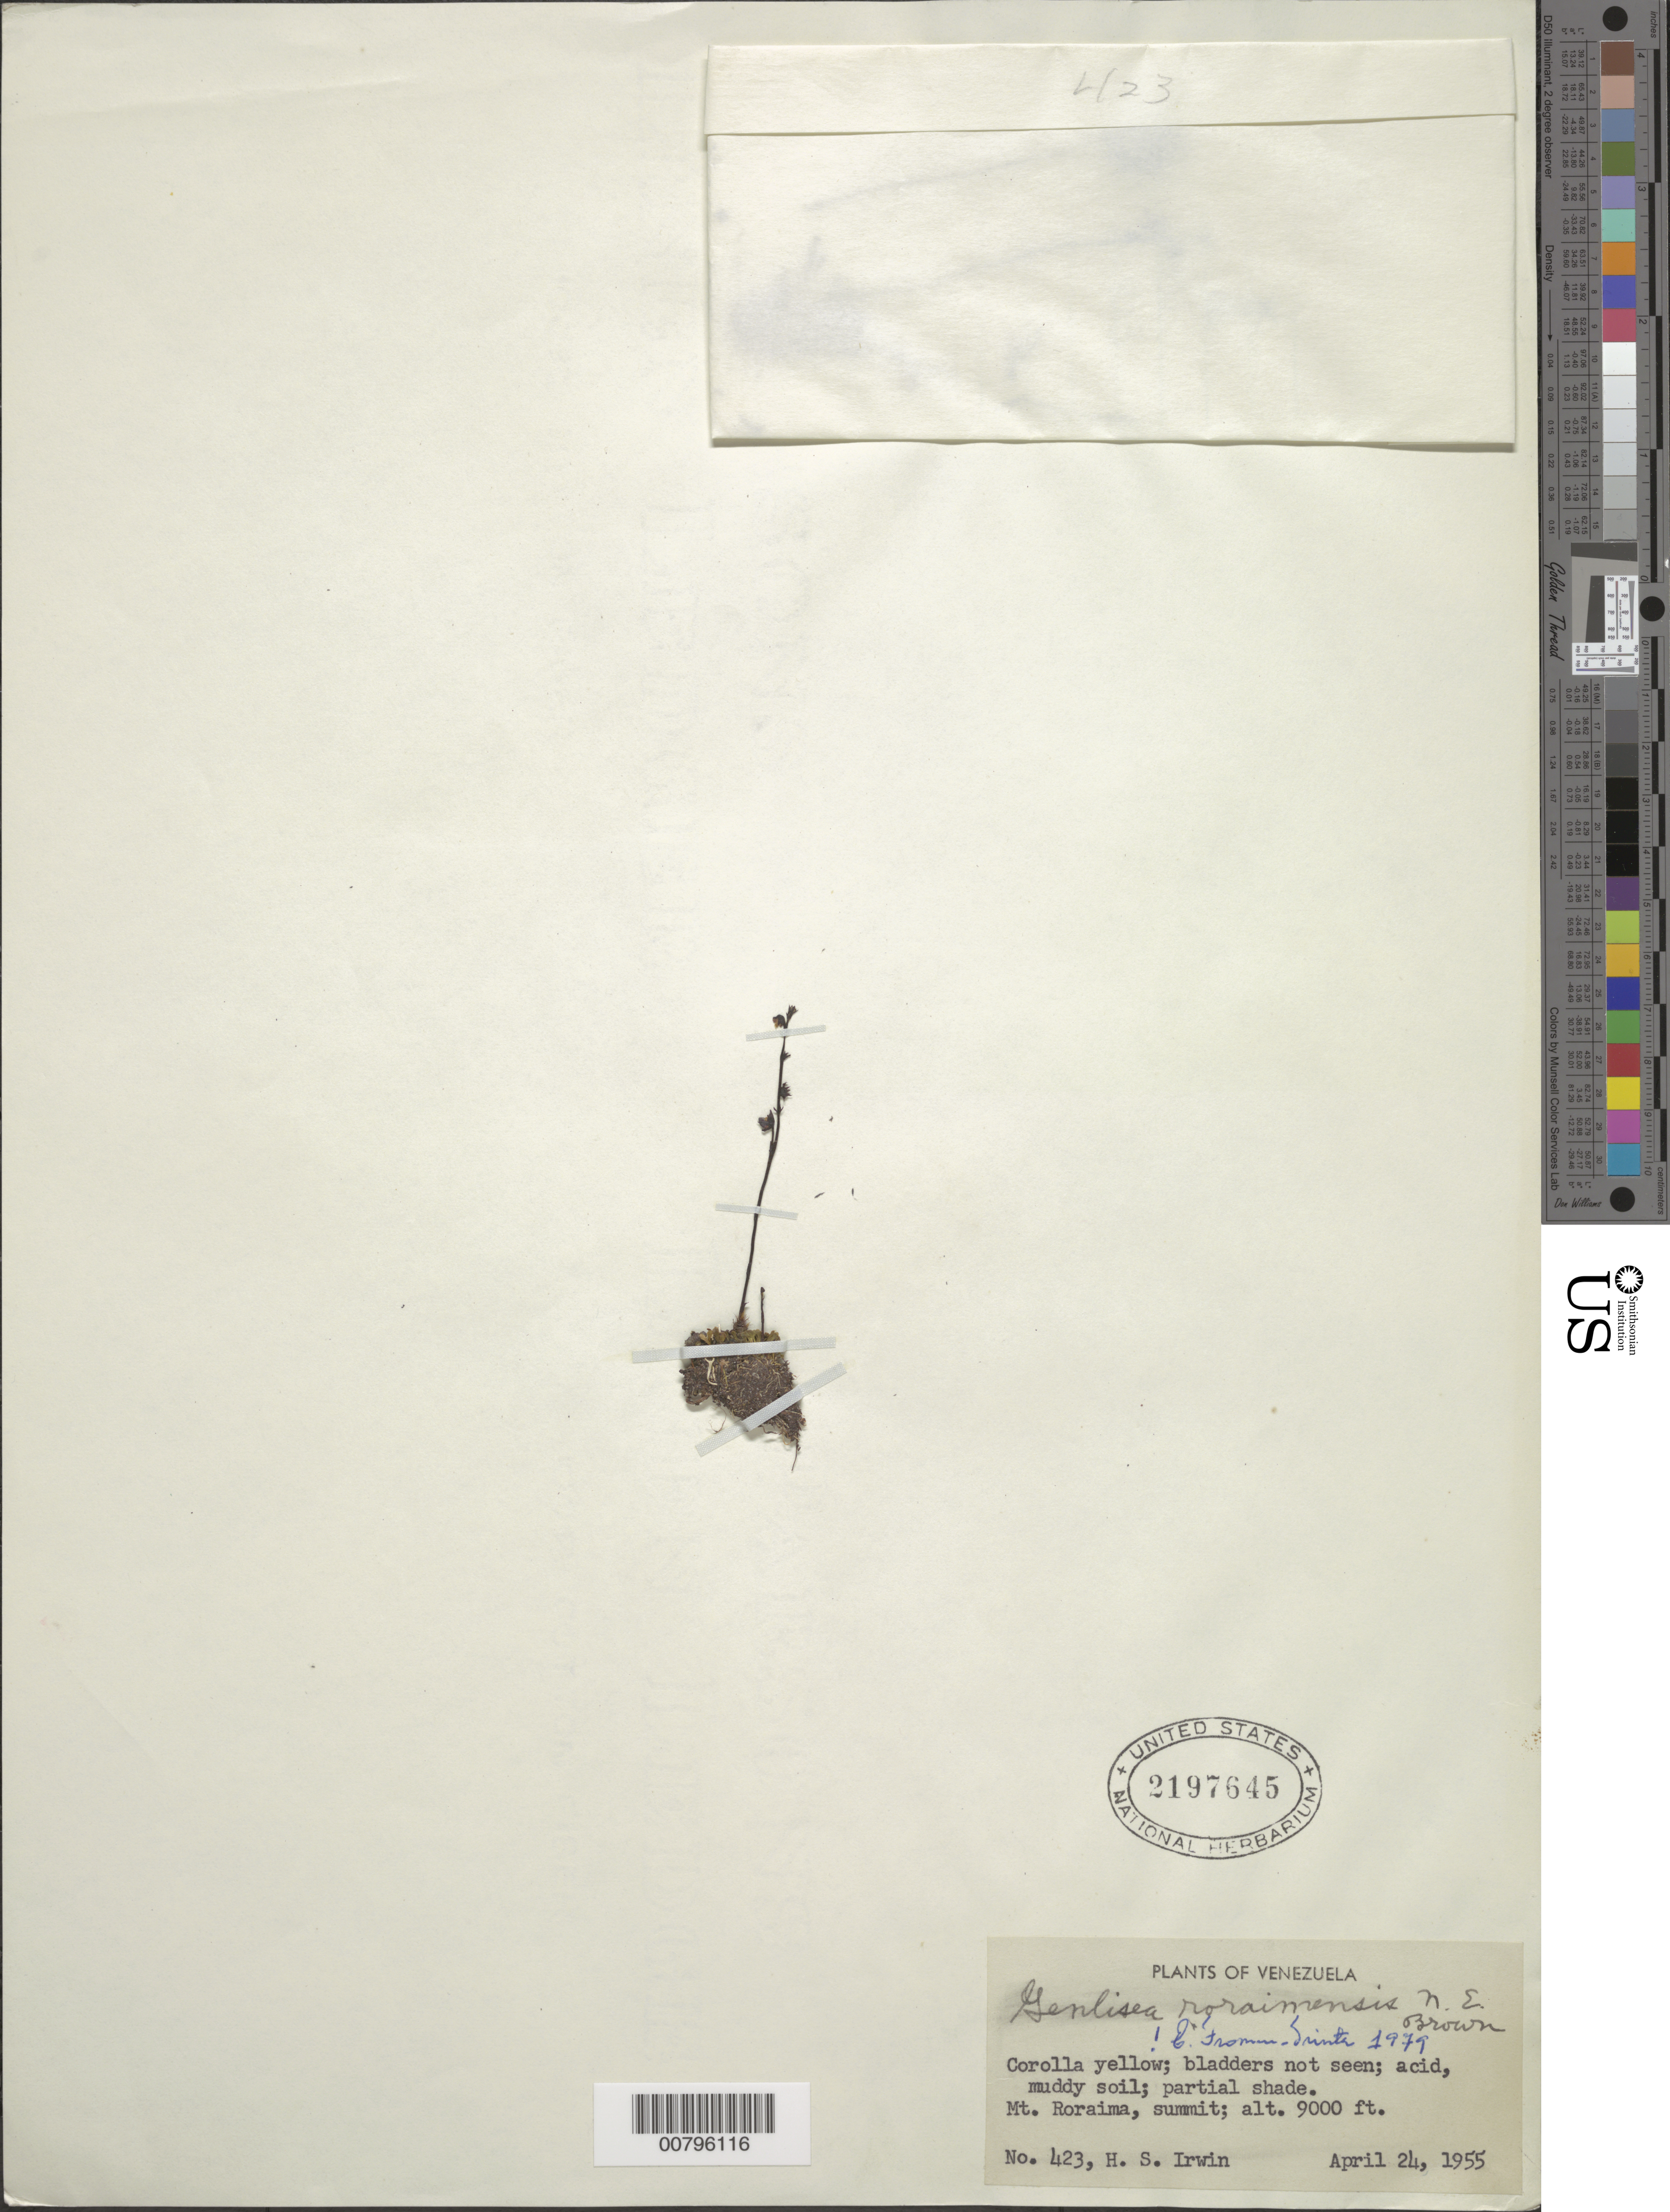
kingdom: Plantae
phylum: Tracheophyta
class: Magnoliopsida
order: Lamiales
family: Lentibulariaceae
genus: Genlisea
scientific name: Genlisea roraimensis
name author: N.E. Br.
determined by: Fromm-Trinta, E.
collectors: H. Irwin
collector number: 423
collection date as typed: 24-Apr-55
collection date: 1955-04-24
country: Venezuela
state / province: Bolívar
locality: Mt. Roraima, summit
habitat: Acid muddy soil, partial shade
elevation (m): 2743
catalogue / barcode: US 2197645